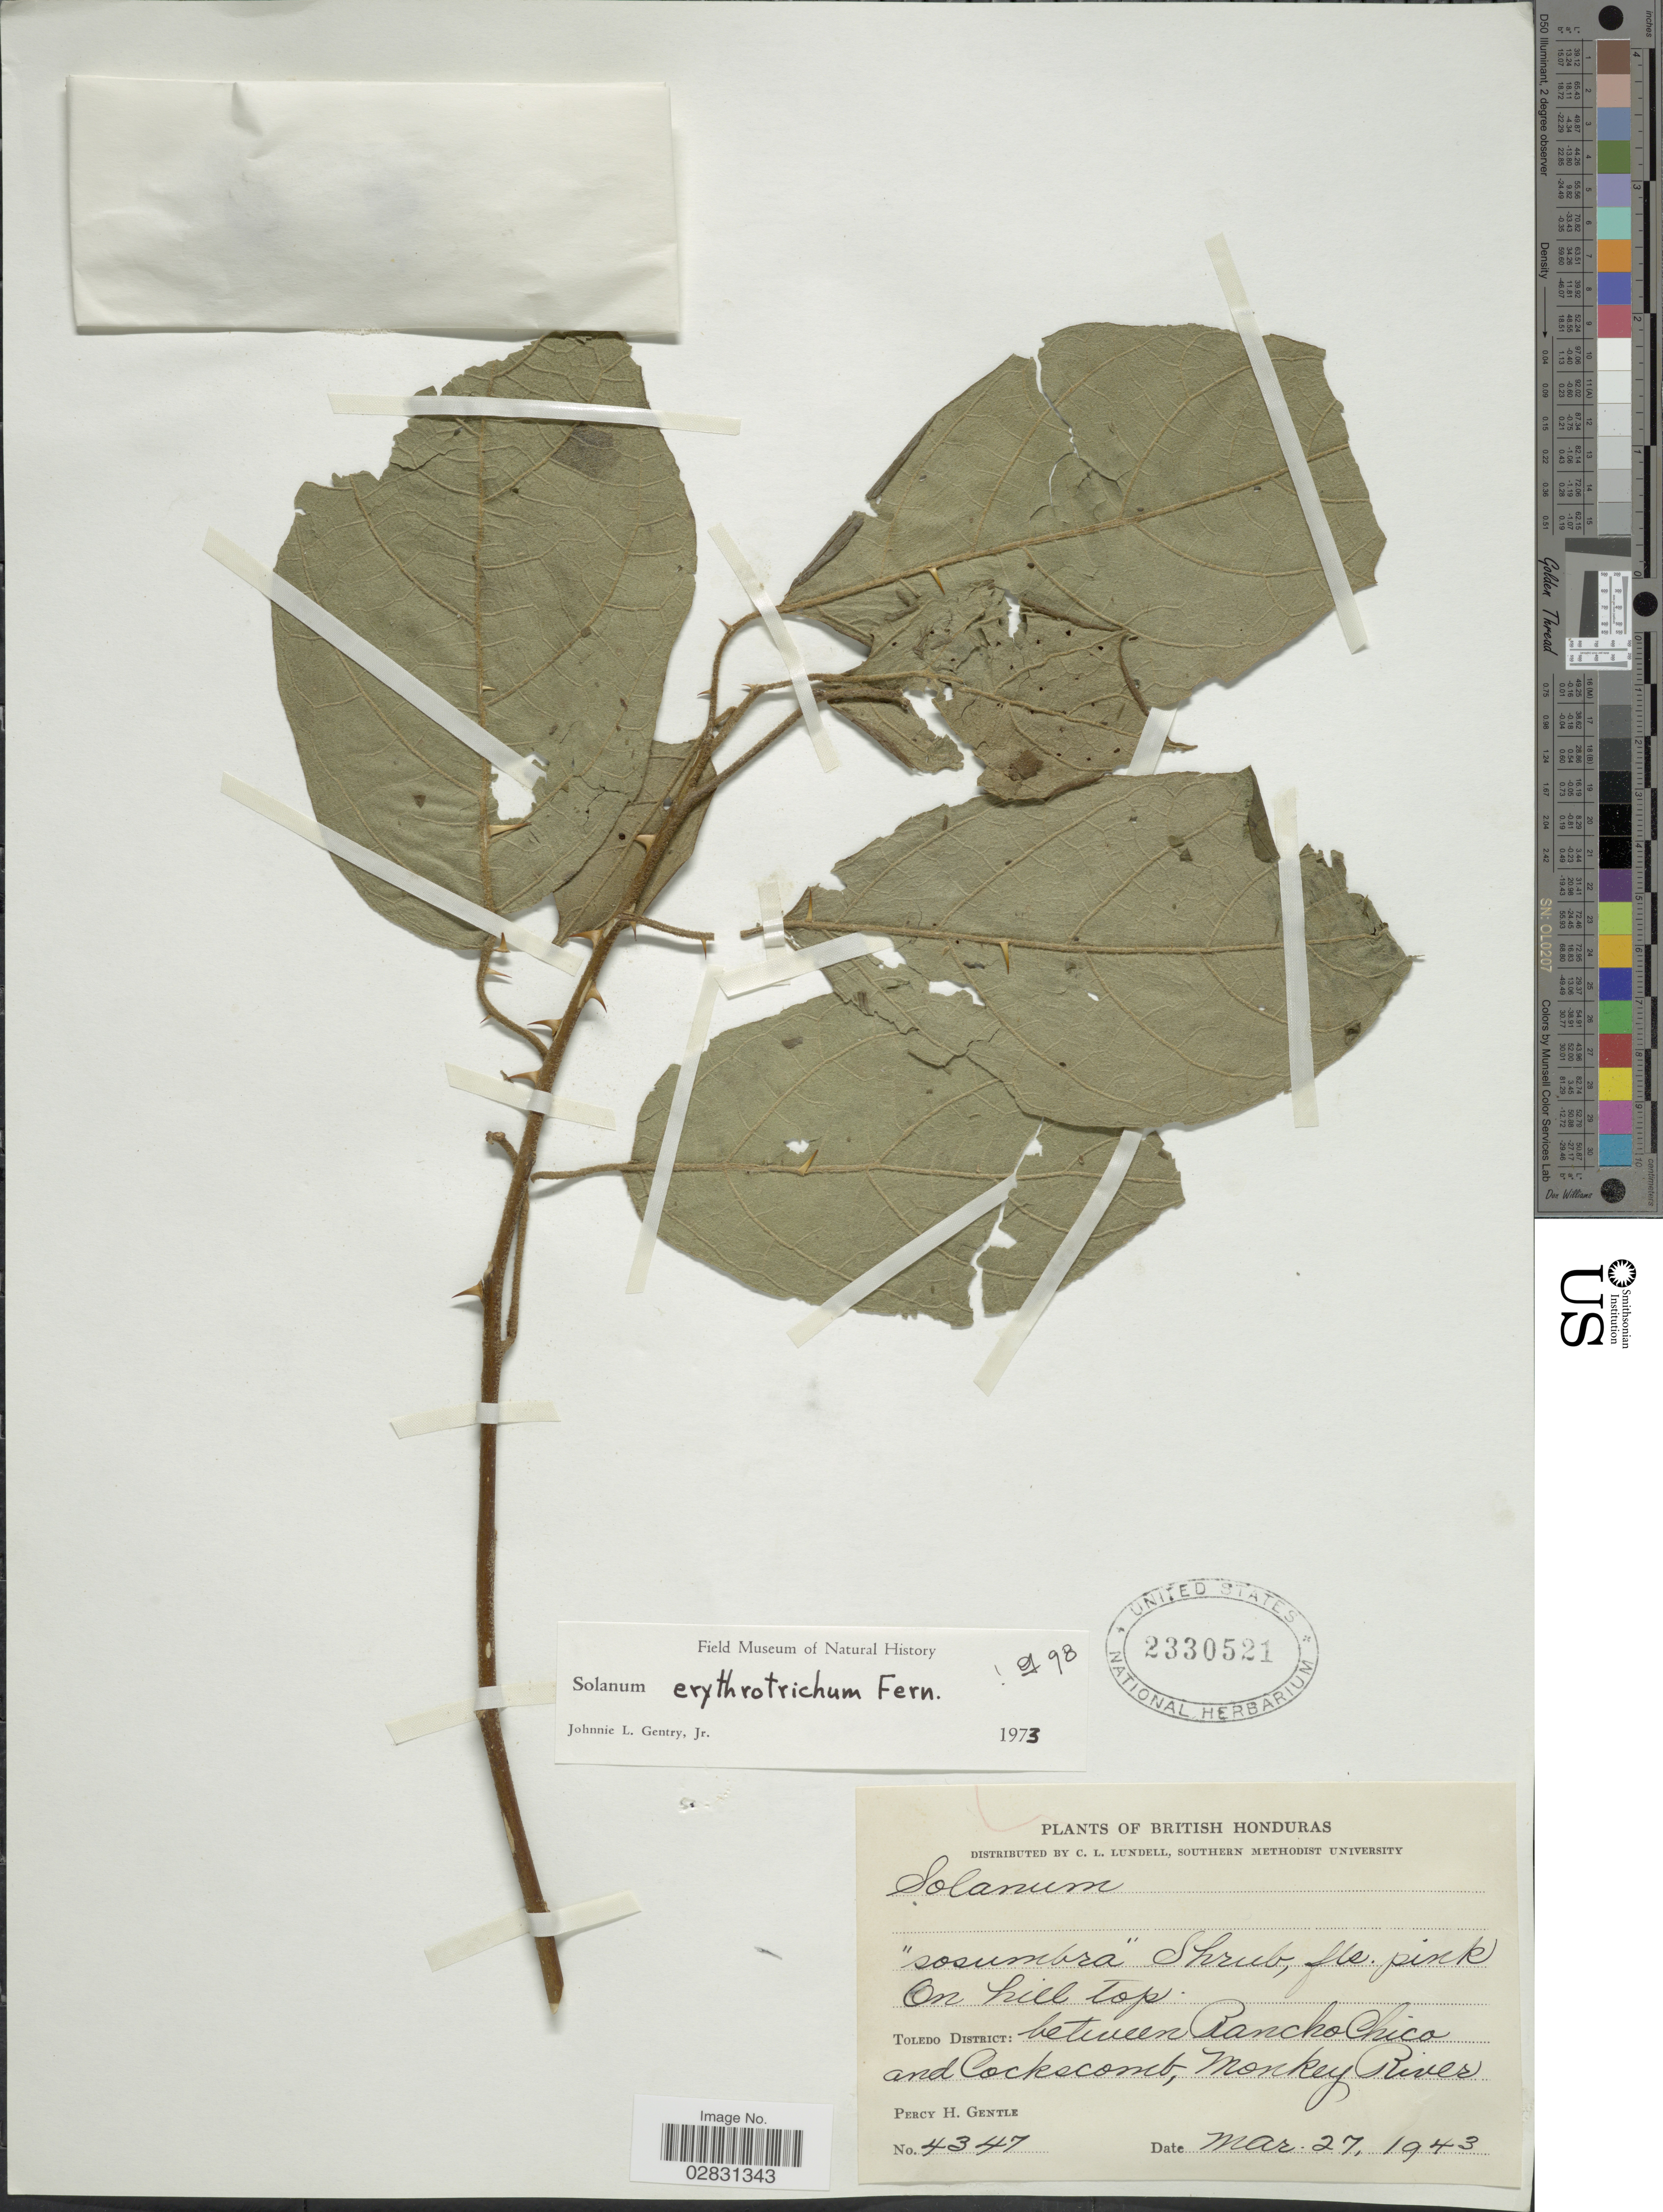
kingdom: Plantae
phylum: Tracheophyta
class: Magnoliopsida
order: Solanales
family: Solanaceae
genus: Solanum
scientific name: Solanum erythrotrichum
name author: Fernald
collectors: P. H. Gentle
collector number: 4347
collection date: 1943-03-27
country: Belize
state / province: Toledo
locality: British Honduras, Toledo District: between Rancho Chico and Cockscomb, Monkey River.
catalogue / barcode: US 2330521